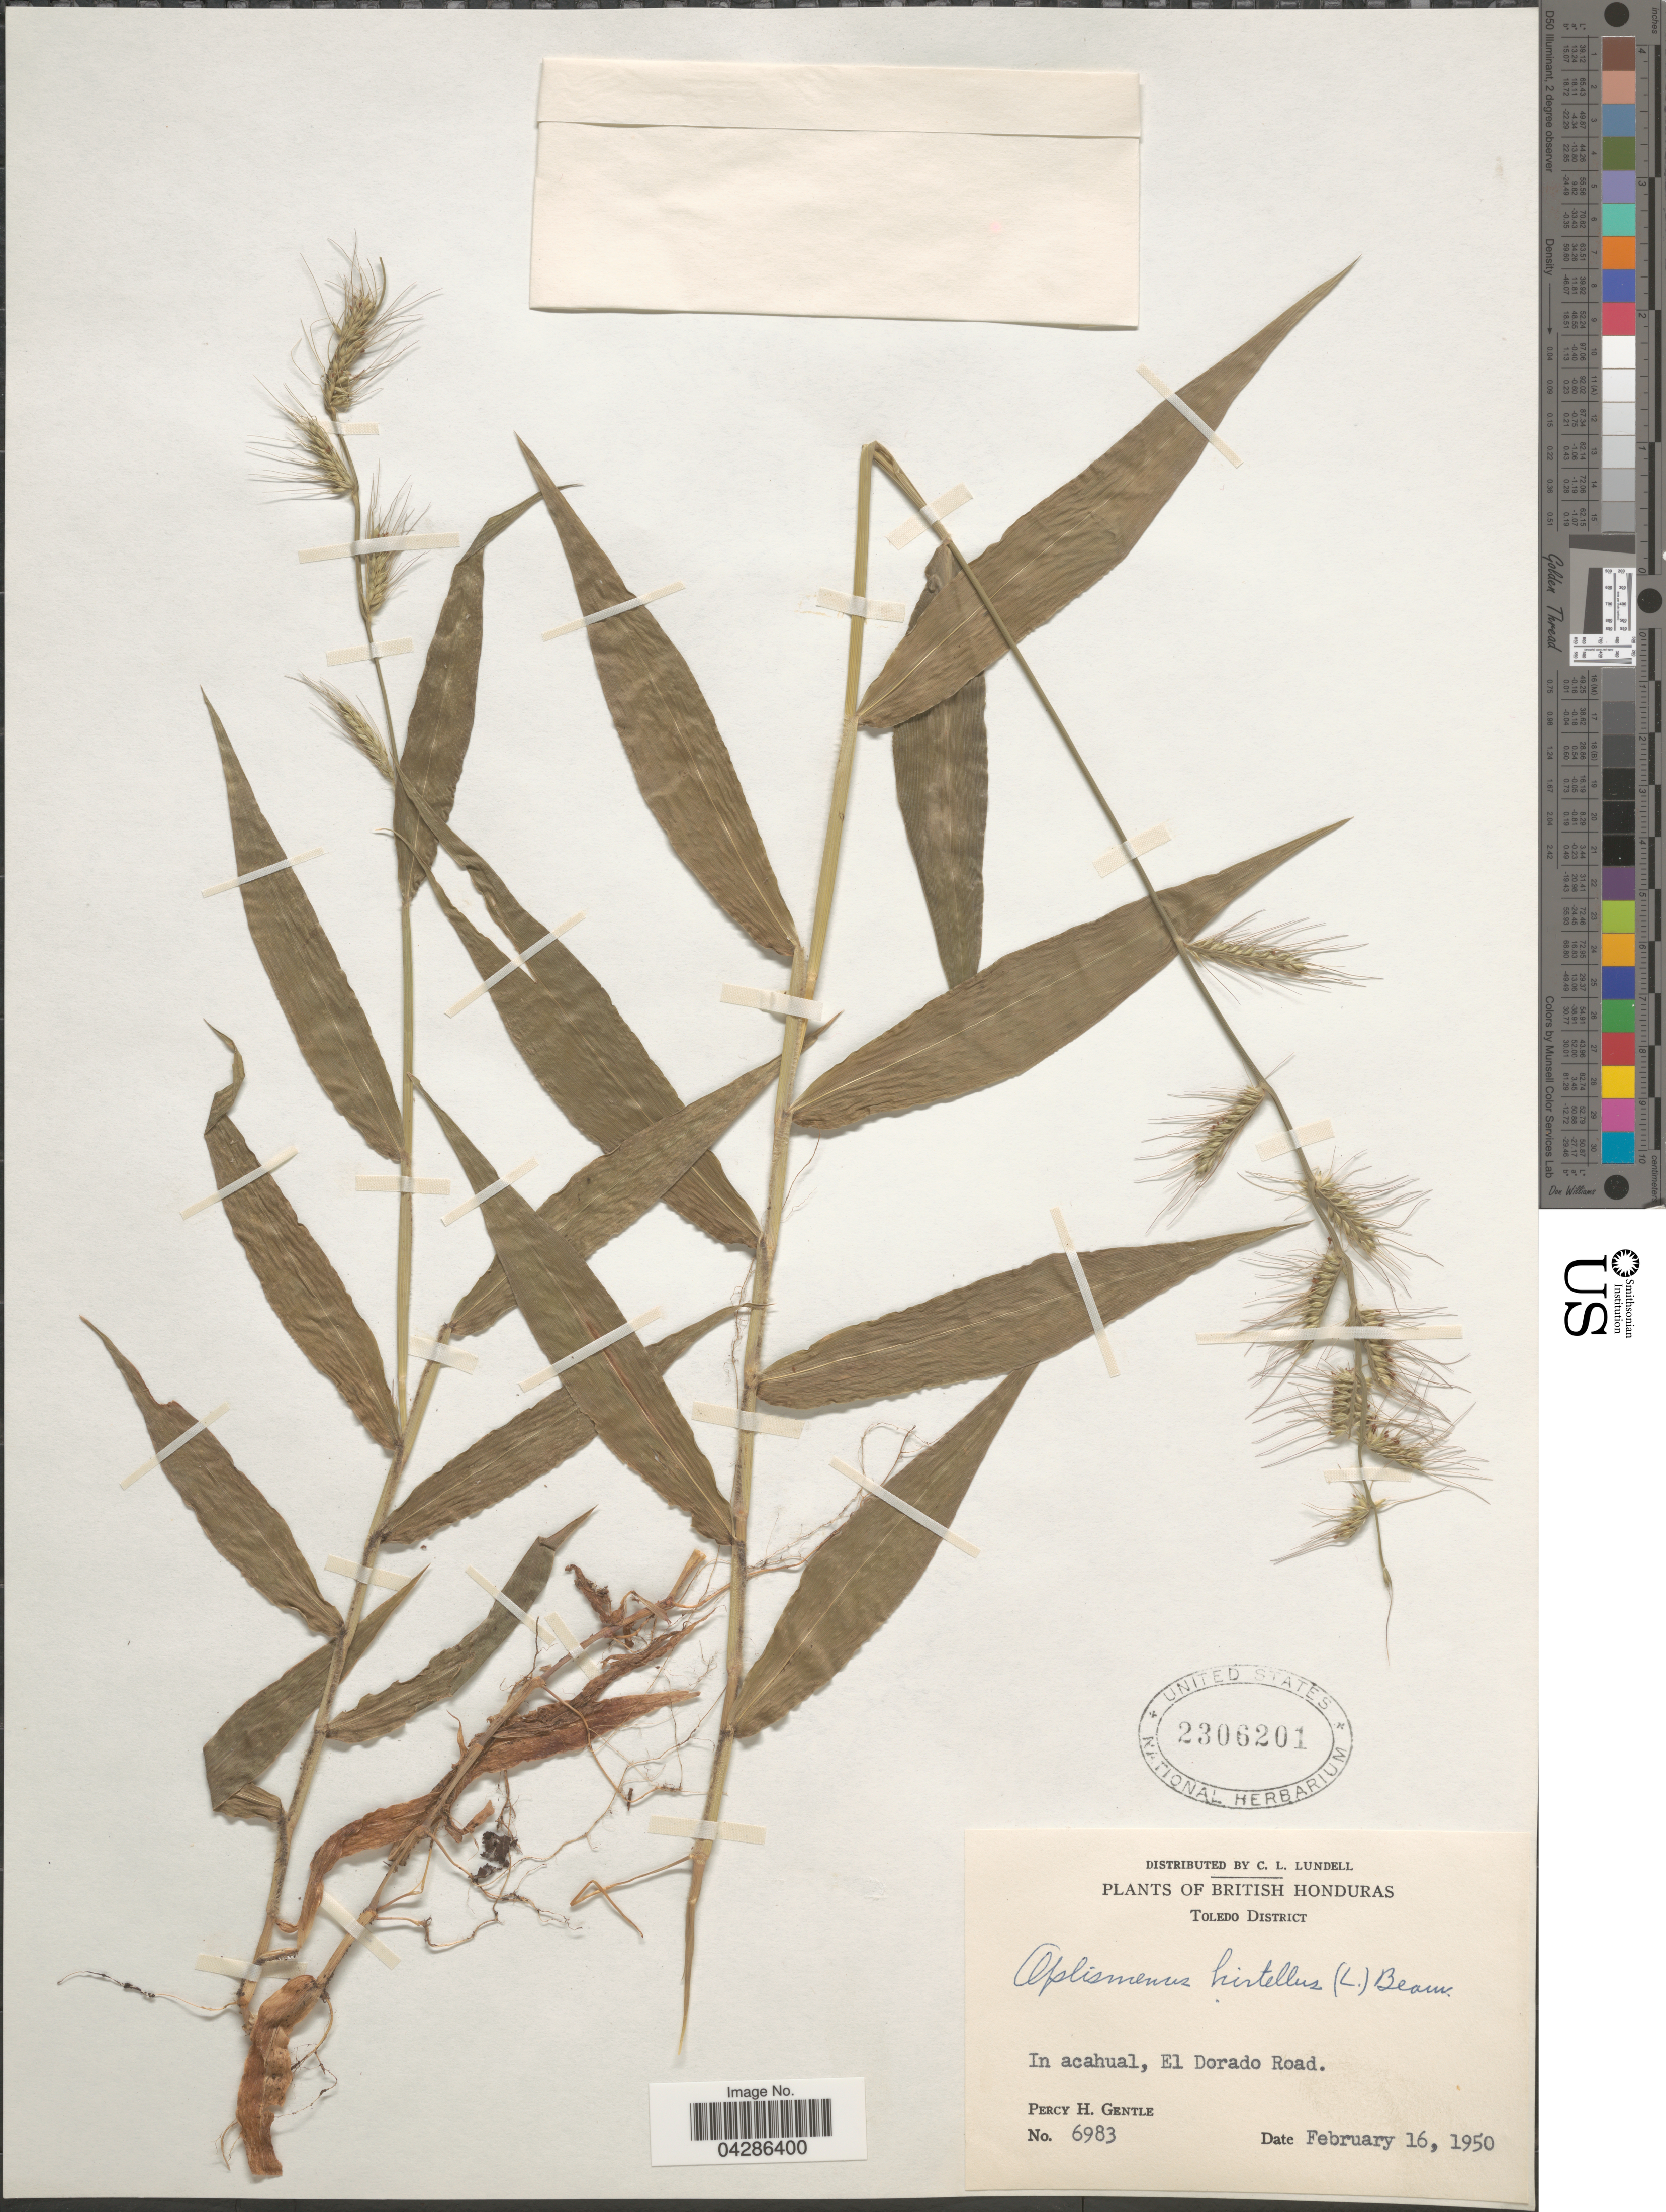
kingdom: Plantae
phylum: Tracheophyta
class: Liliopsida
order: Poales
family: Poaceae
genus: Oplismenus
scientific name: Oplismenus hirtellus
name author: (L.) P. Beauv.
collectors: P. H. Gentle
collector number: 6983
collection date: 1950-02-16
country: Belize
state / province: Toledo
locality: British Honduras. Toledo District. In acahual, El Dorado Road.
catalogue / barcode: US 2306201